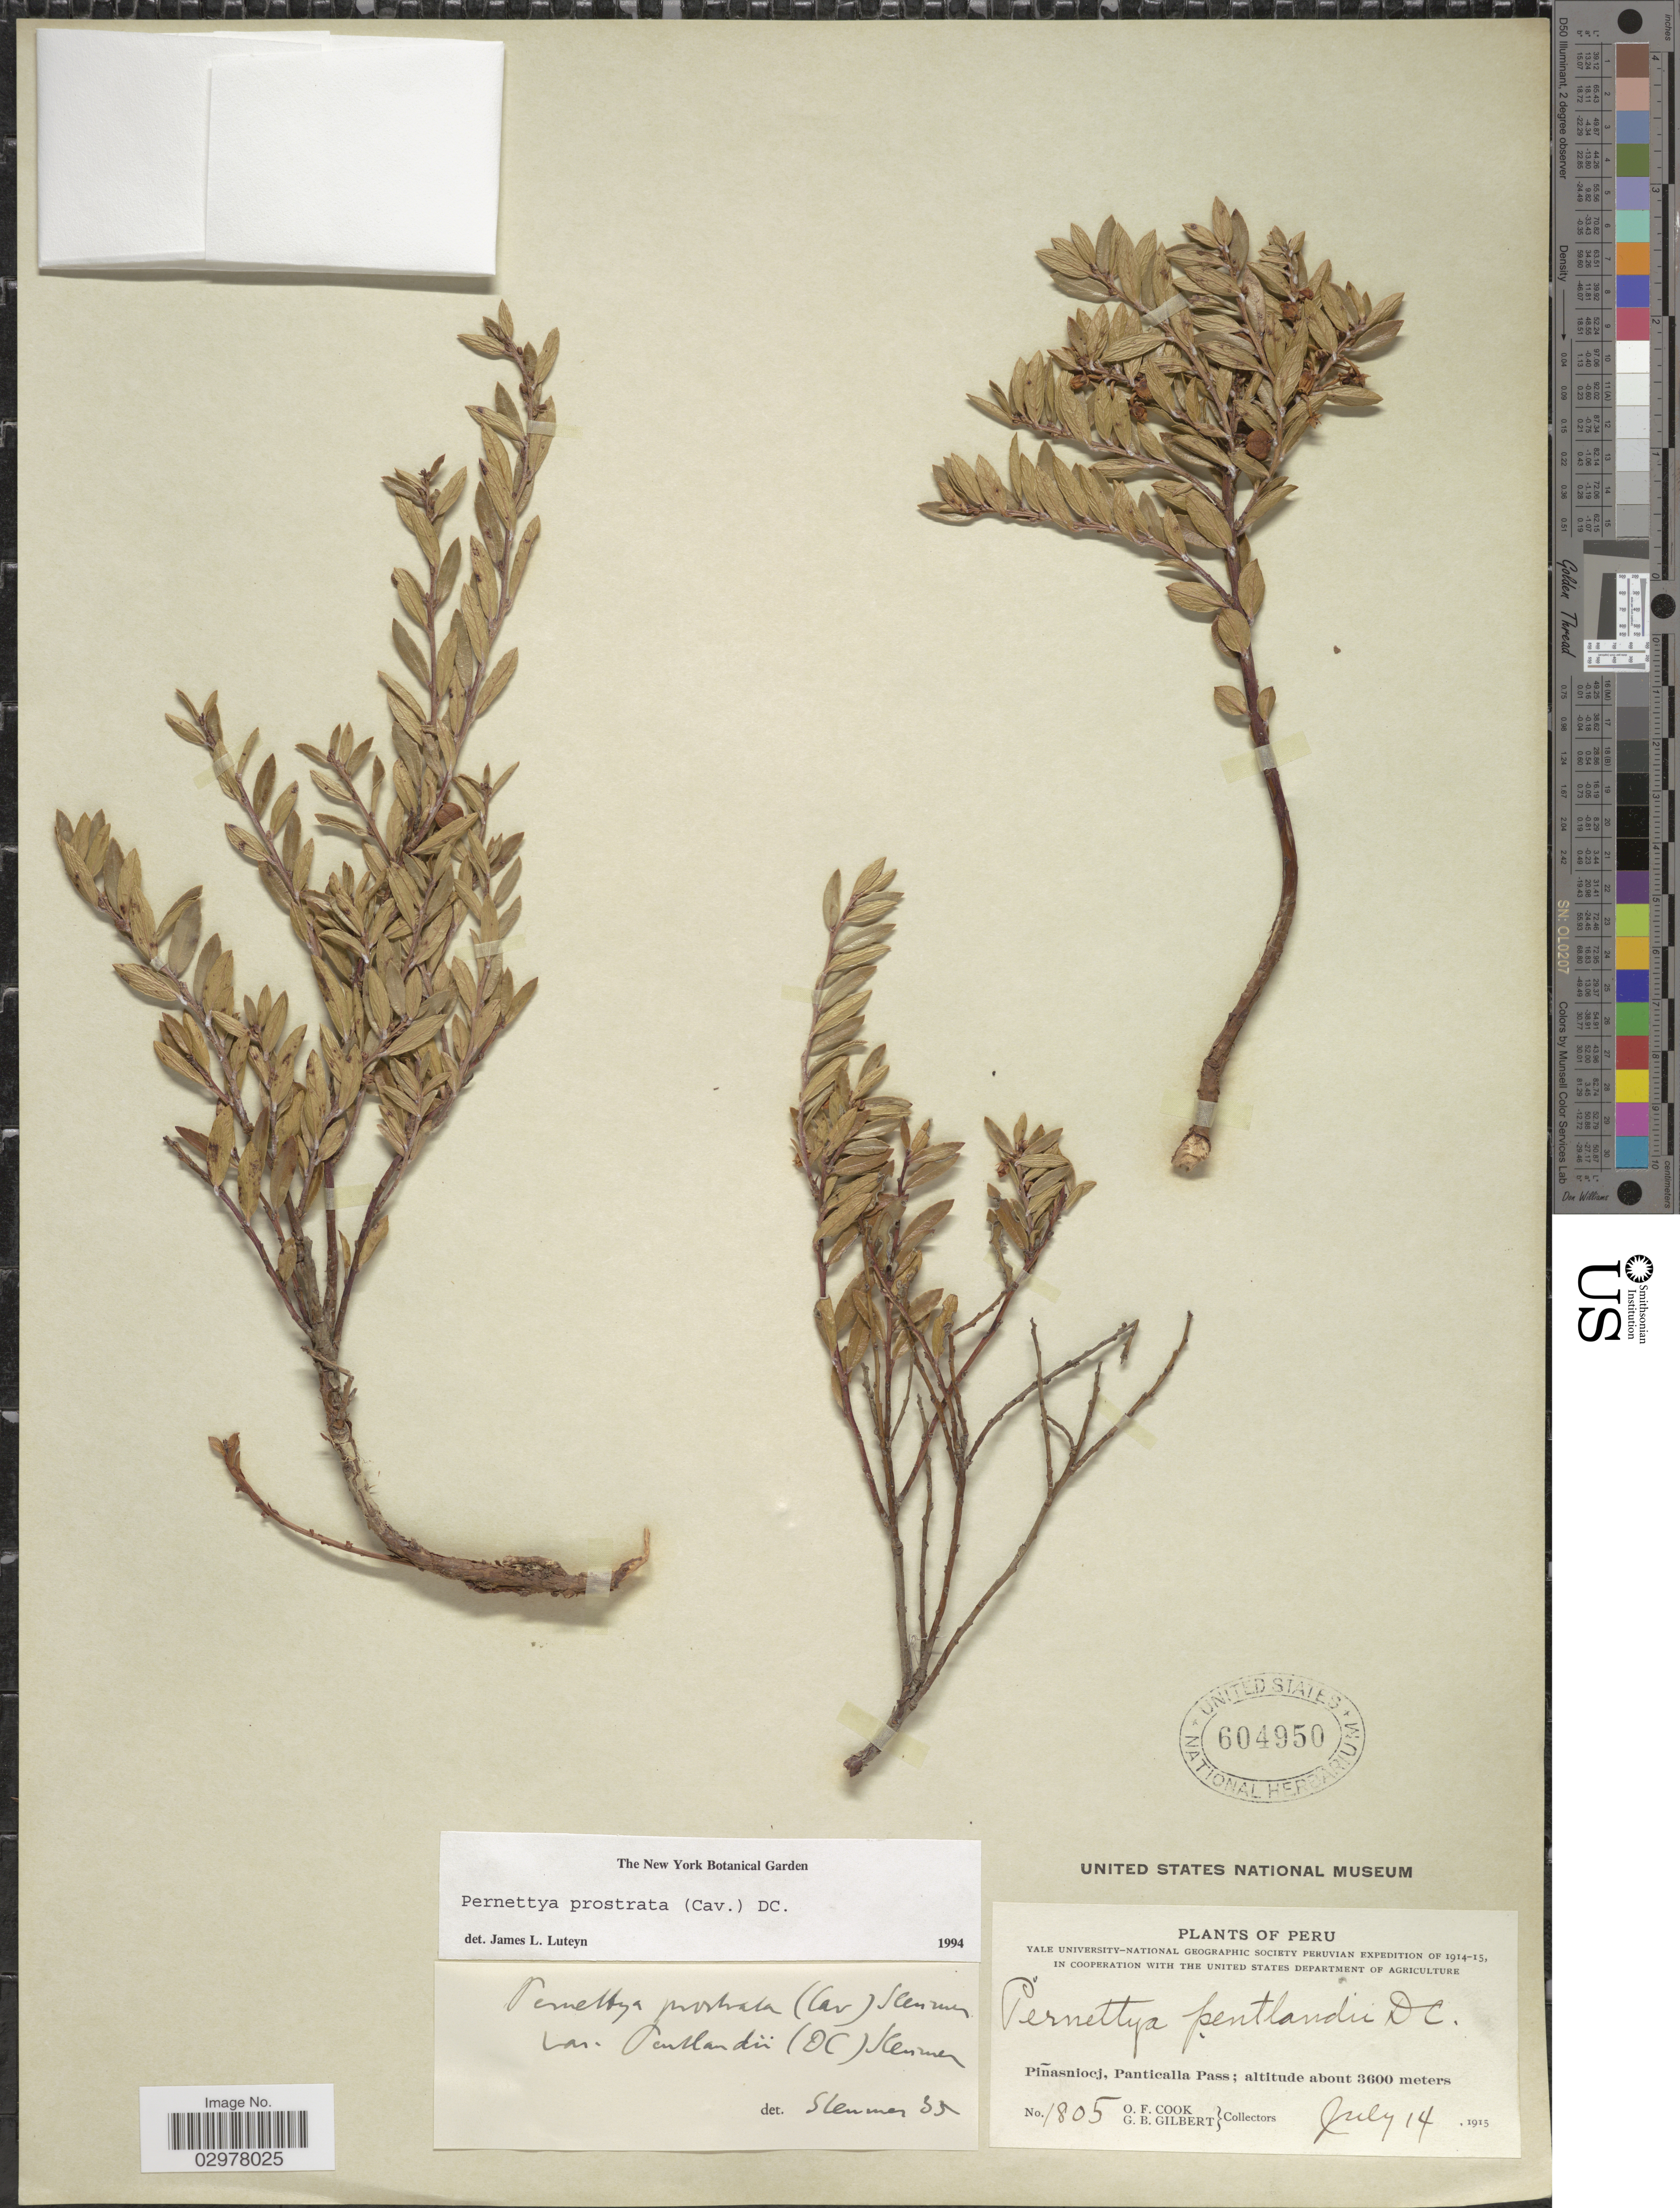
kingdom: Plantae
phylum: Tracheophyta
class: Magnoliopsida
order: Ericales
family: Ericaceae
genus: Pernettya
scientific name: Pernettya prostrata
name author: (Cav.) DC.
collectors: O. F. Cook & G. B. Gilbert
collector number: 1805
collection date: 1915-07-14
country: Peru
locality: Piñasniocj, Panticalla Pass.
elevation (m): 3600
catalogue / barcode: US 604950